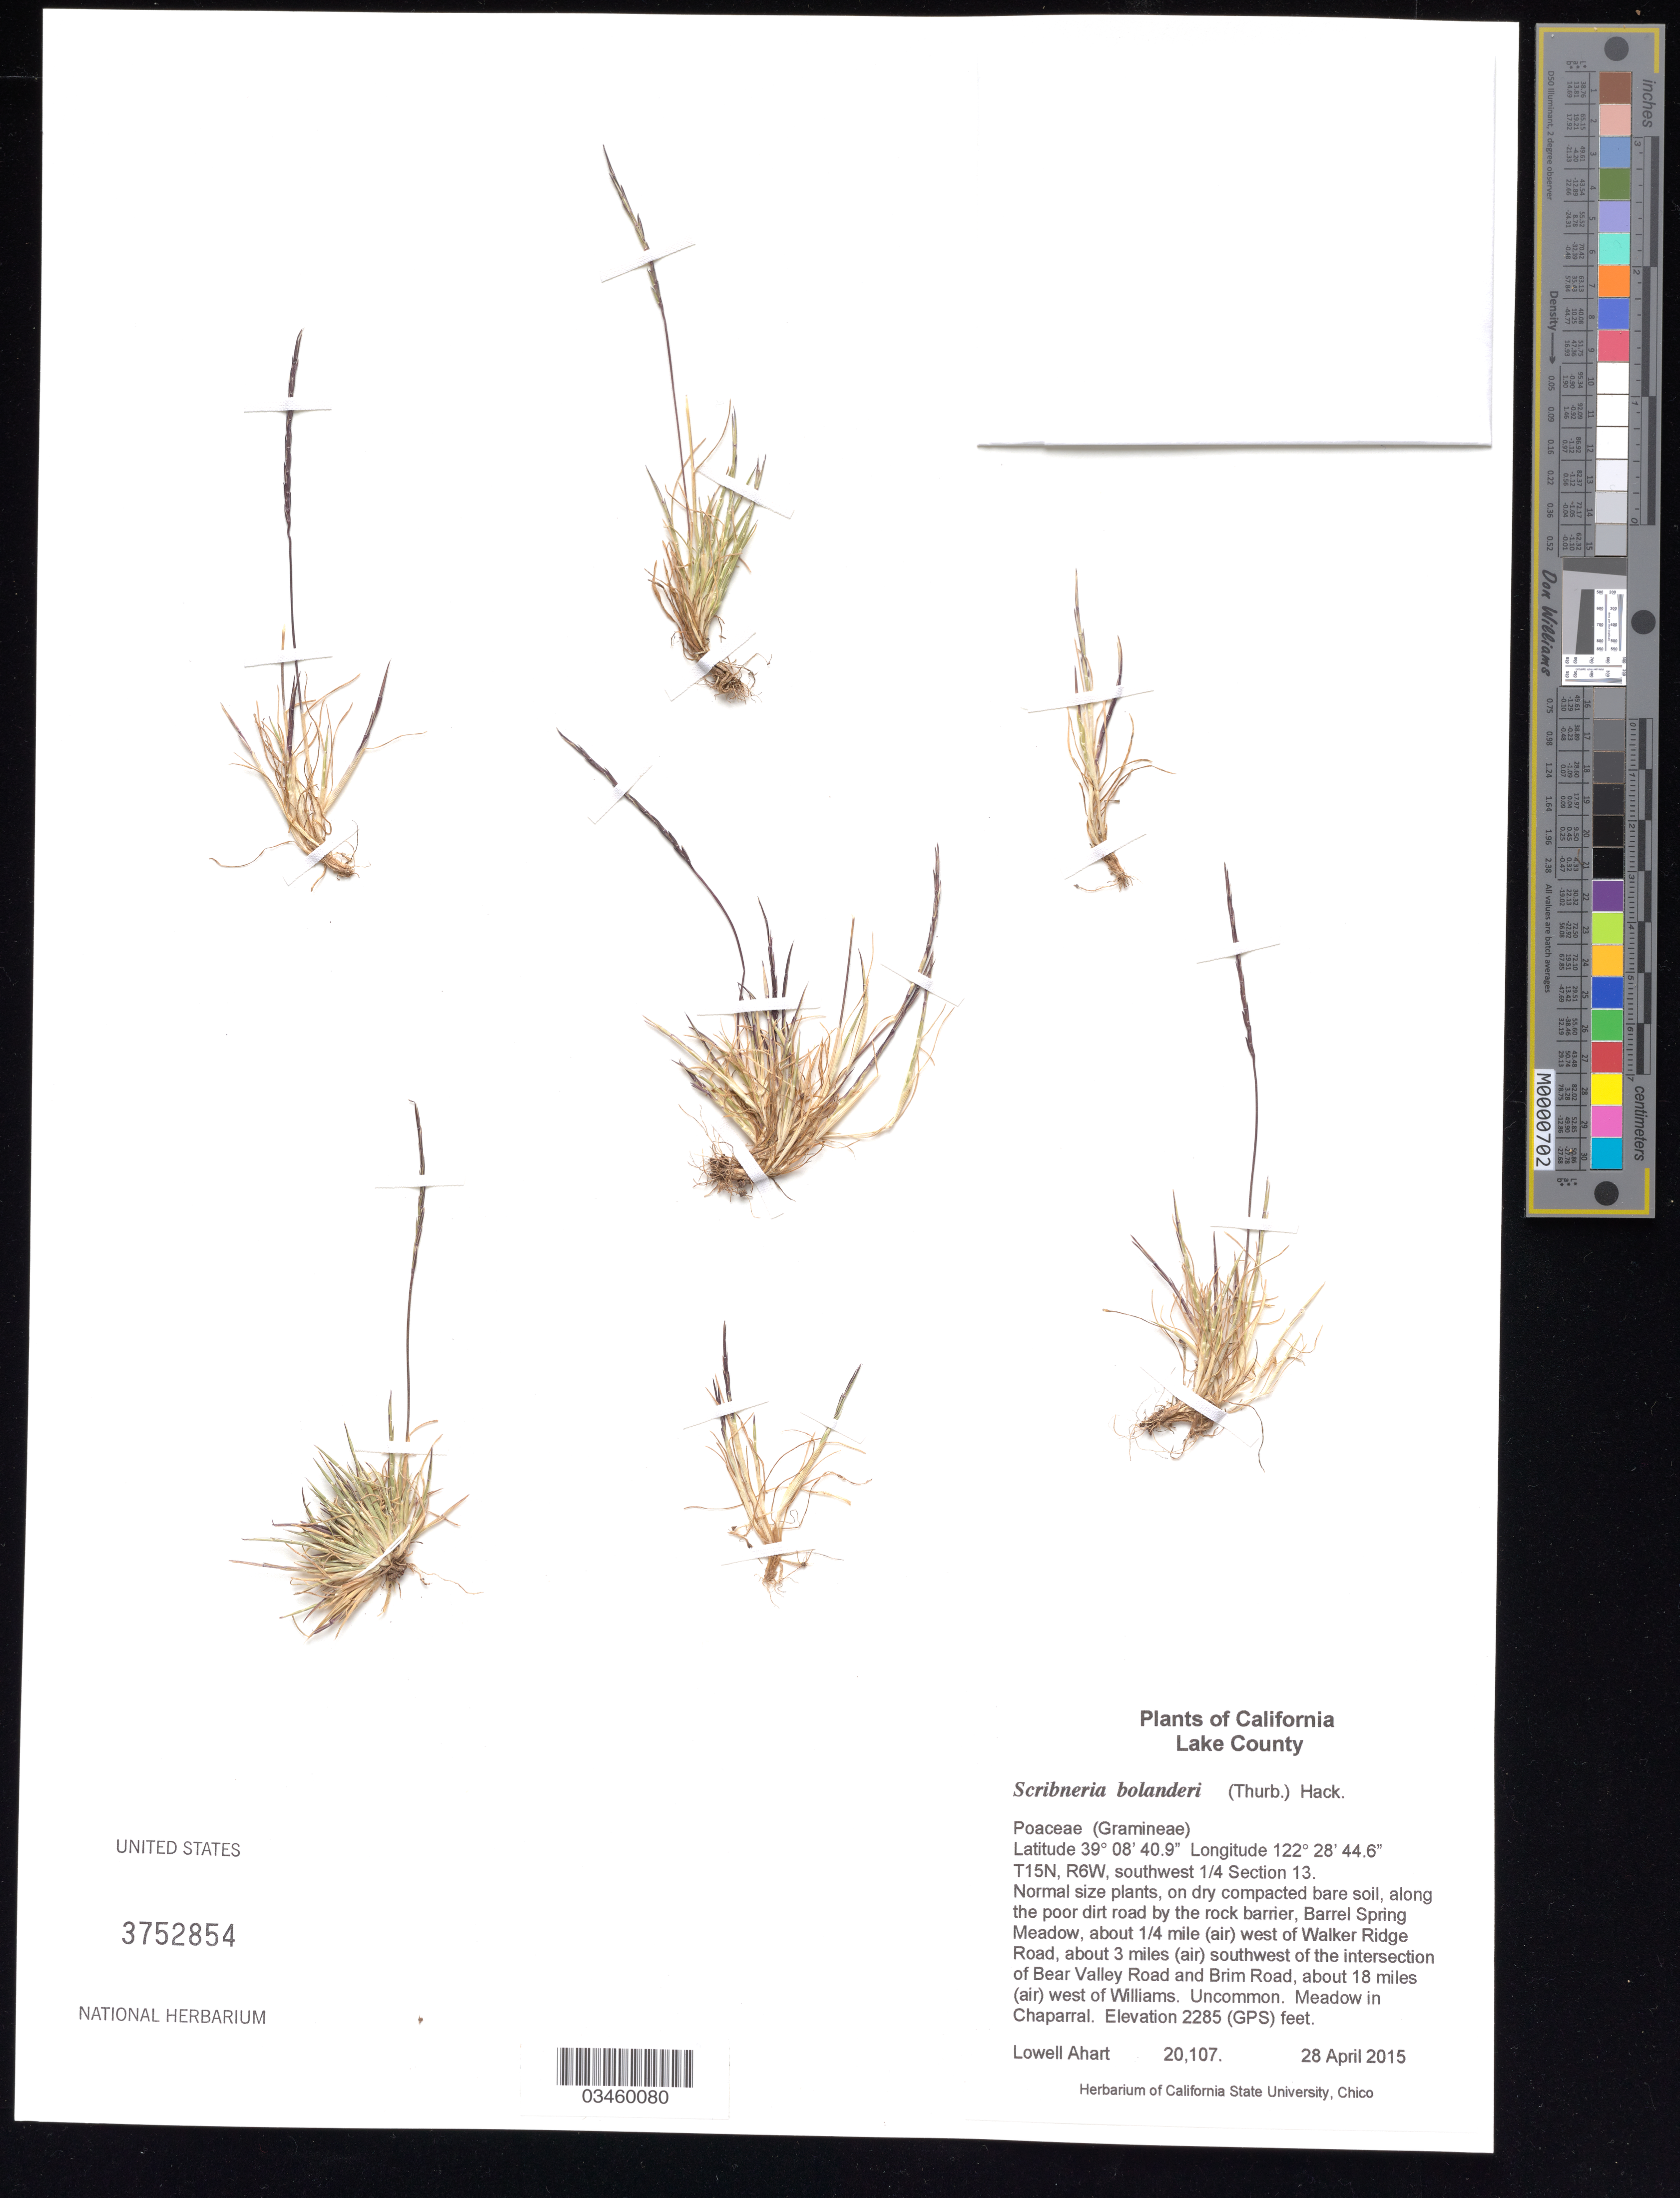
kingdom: Plantae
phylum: Tracheophyta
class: Liliopsida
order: Poales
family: Poaceae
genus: Scribneria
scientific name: Scribneria bolanderi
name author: (Thurb.) Hack.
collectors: L. Ahart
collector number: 20107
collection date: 2015-04-28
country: United States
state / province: California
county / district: Lake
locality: West of Barrel Spring Meadow, about 1/4 mile (air) west of Walker Ridge Road, about 3 miles (air) southwest of the intersection of Bear Valley Road and Brim Road, about 18 miles (air) west of Williams.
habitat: Dry compacted bare soil. Meadow in Chaparral.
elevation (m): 696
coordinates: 39 08 54.8 N, 122 28 47.9 W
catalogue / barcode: US 3752854